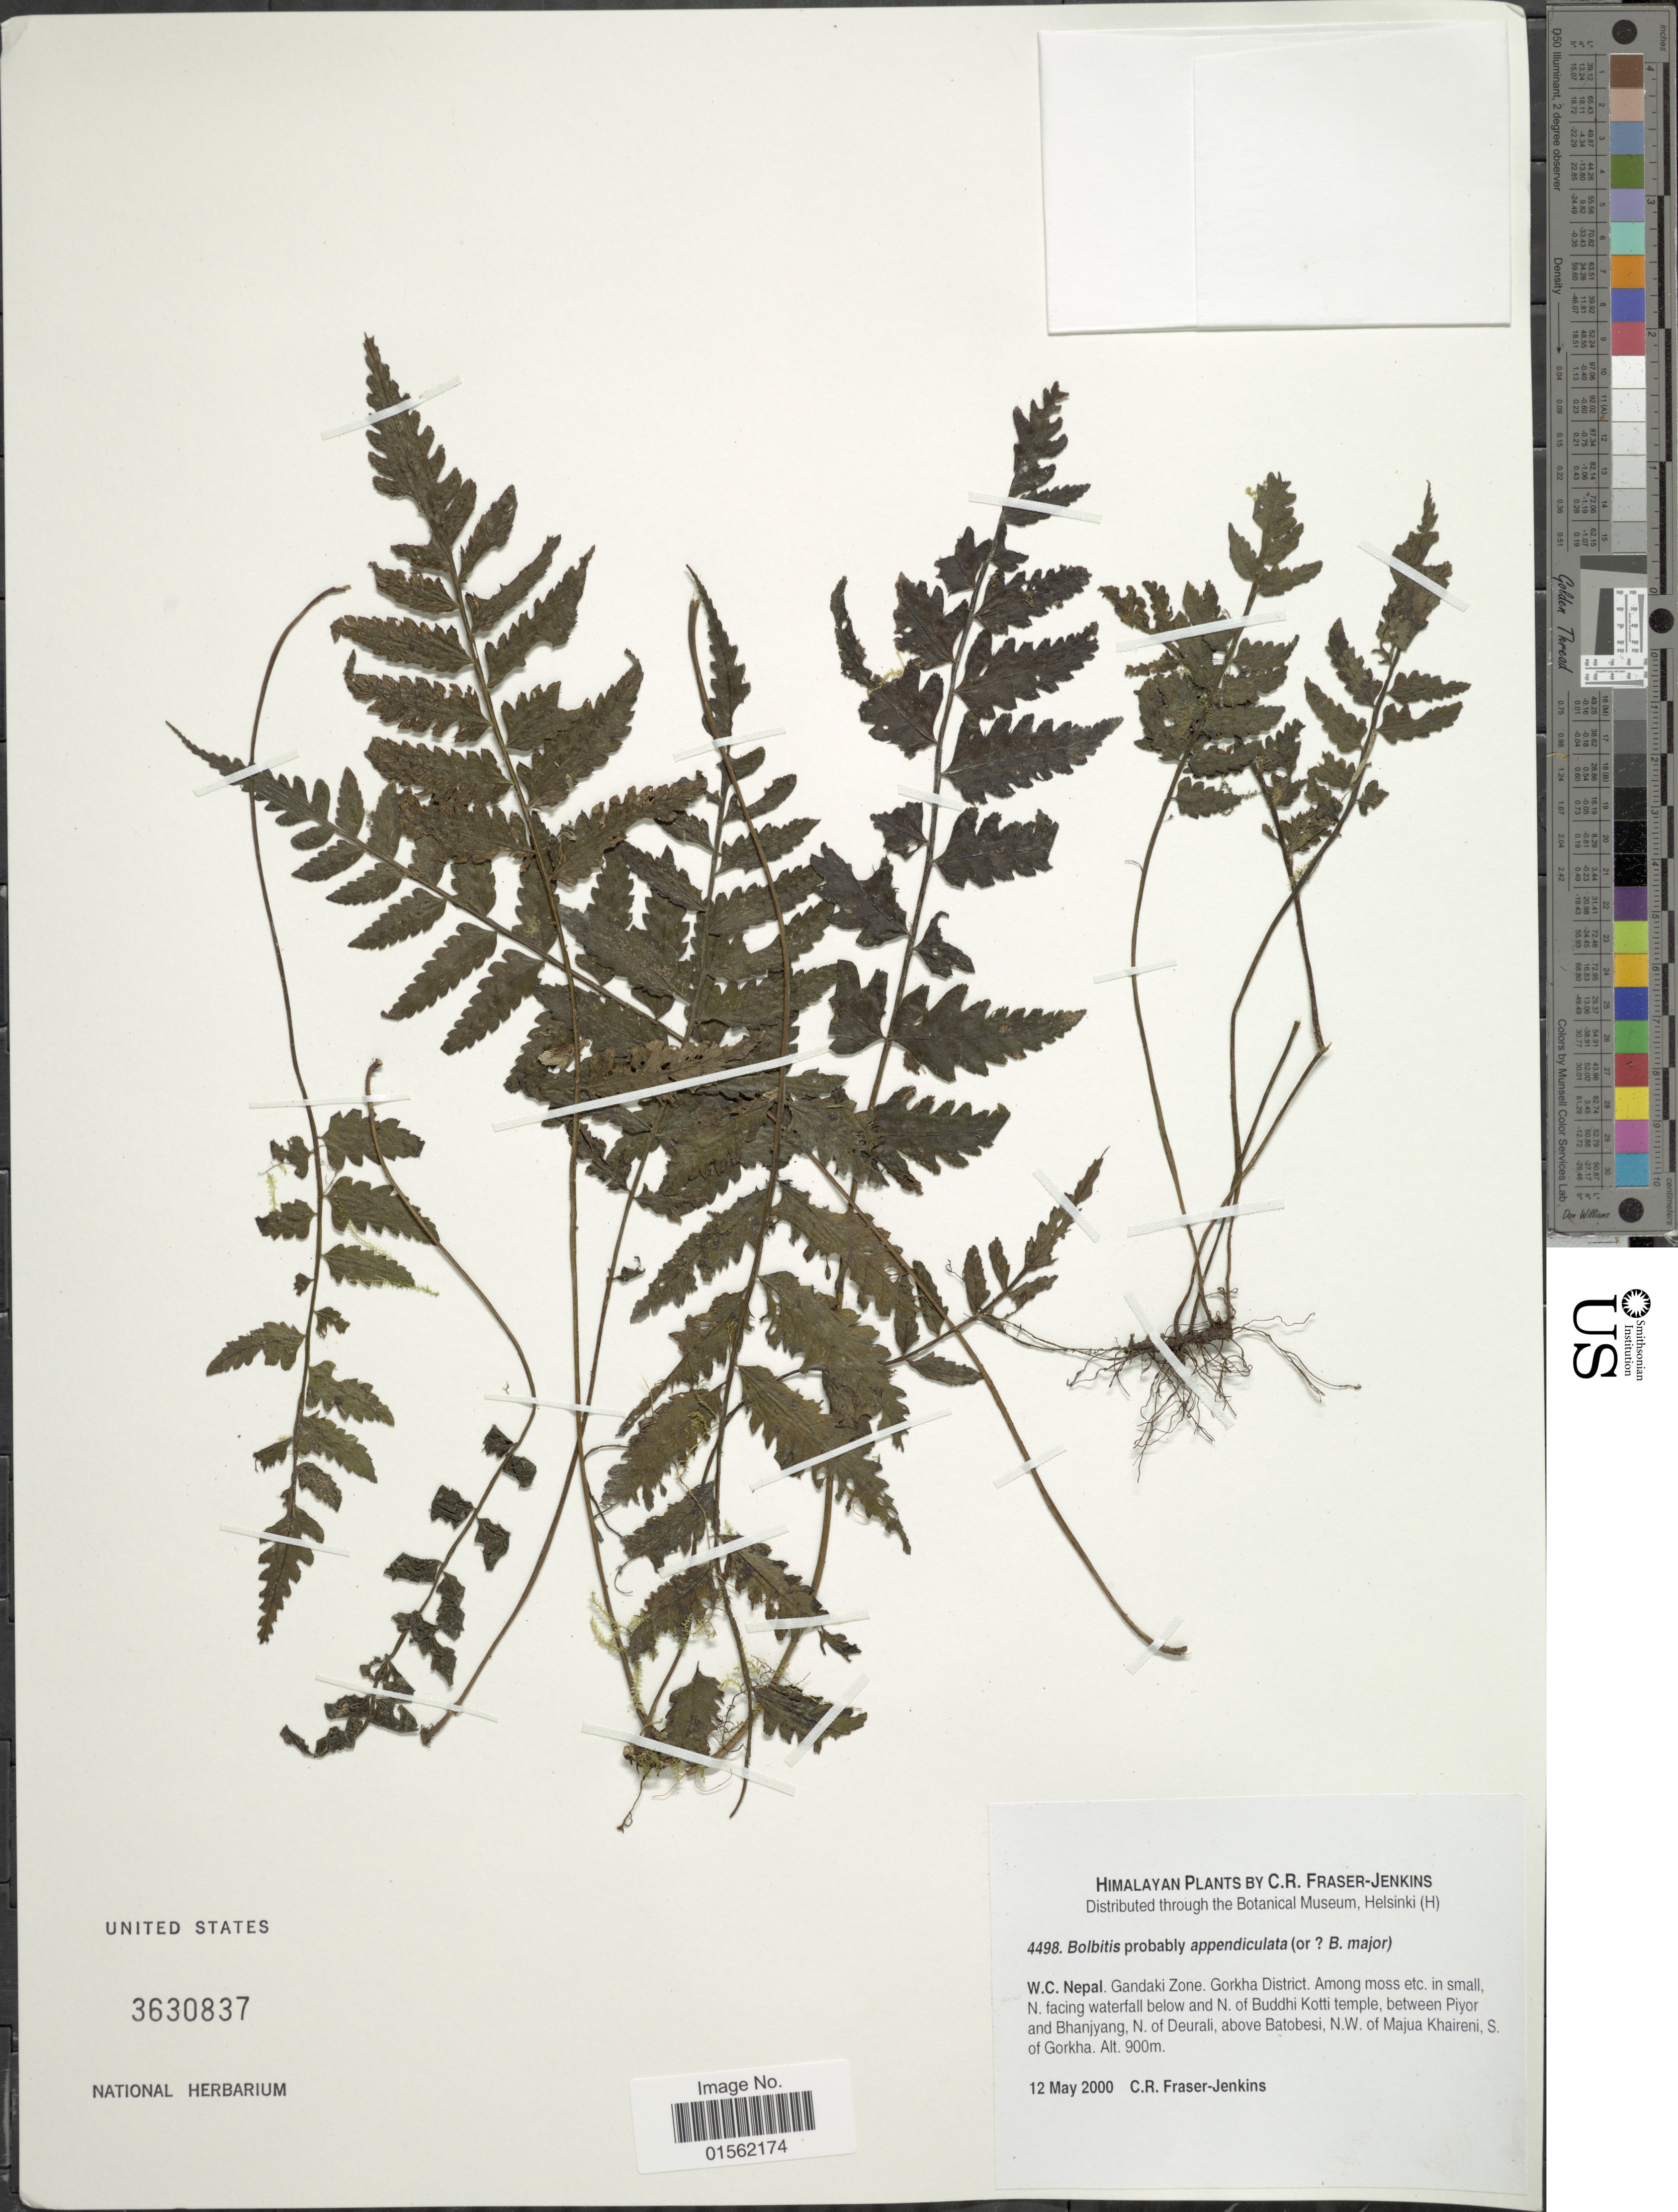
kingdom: Plantae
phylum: Tracheophyta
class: Polypodiopsida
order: Polypodiales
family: Dryopteridaceae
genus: Bolbitis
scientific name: Bolbitis appendiculata var. appendiculata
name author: (Willd.) K. Iwats.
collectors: C. R. Fraser-Jenkins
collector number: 4498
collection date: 2000-05-12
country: Nepal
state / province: Gandaki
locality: Himalaya, W. C. Nepal, Gandaki Zone, gorkha District, among moss etc. in small, N. facing waterfall below and N. of Buddhi Kotti temple, between Piyor and Bhajyang, N. of Deurali, above Batobesi, N.W. of Majua Khareni, S. of Ghorka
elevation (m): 900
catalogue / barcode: US 3630837